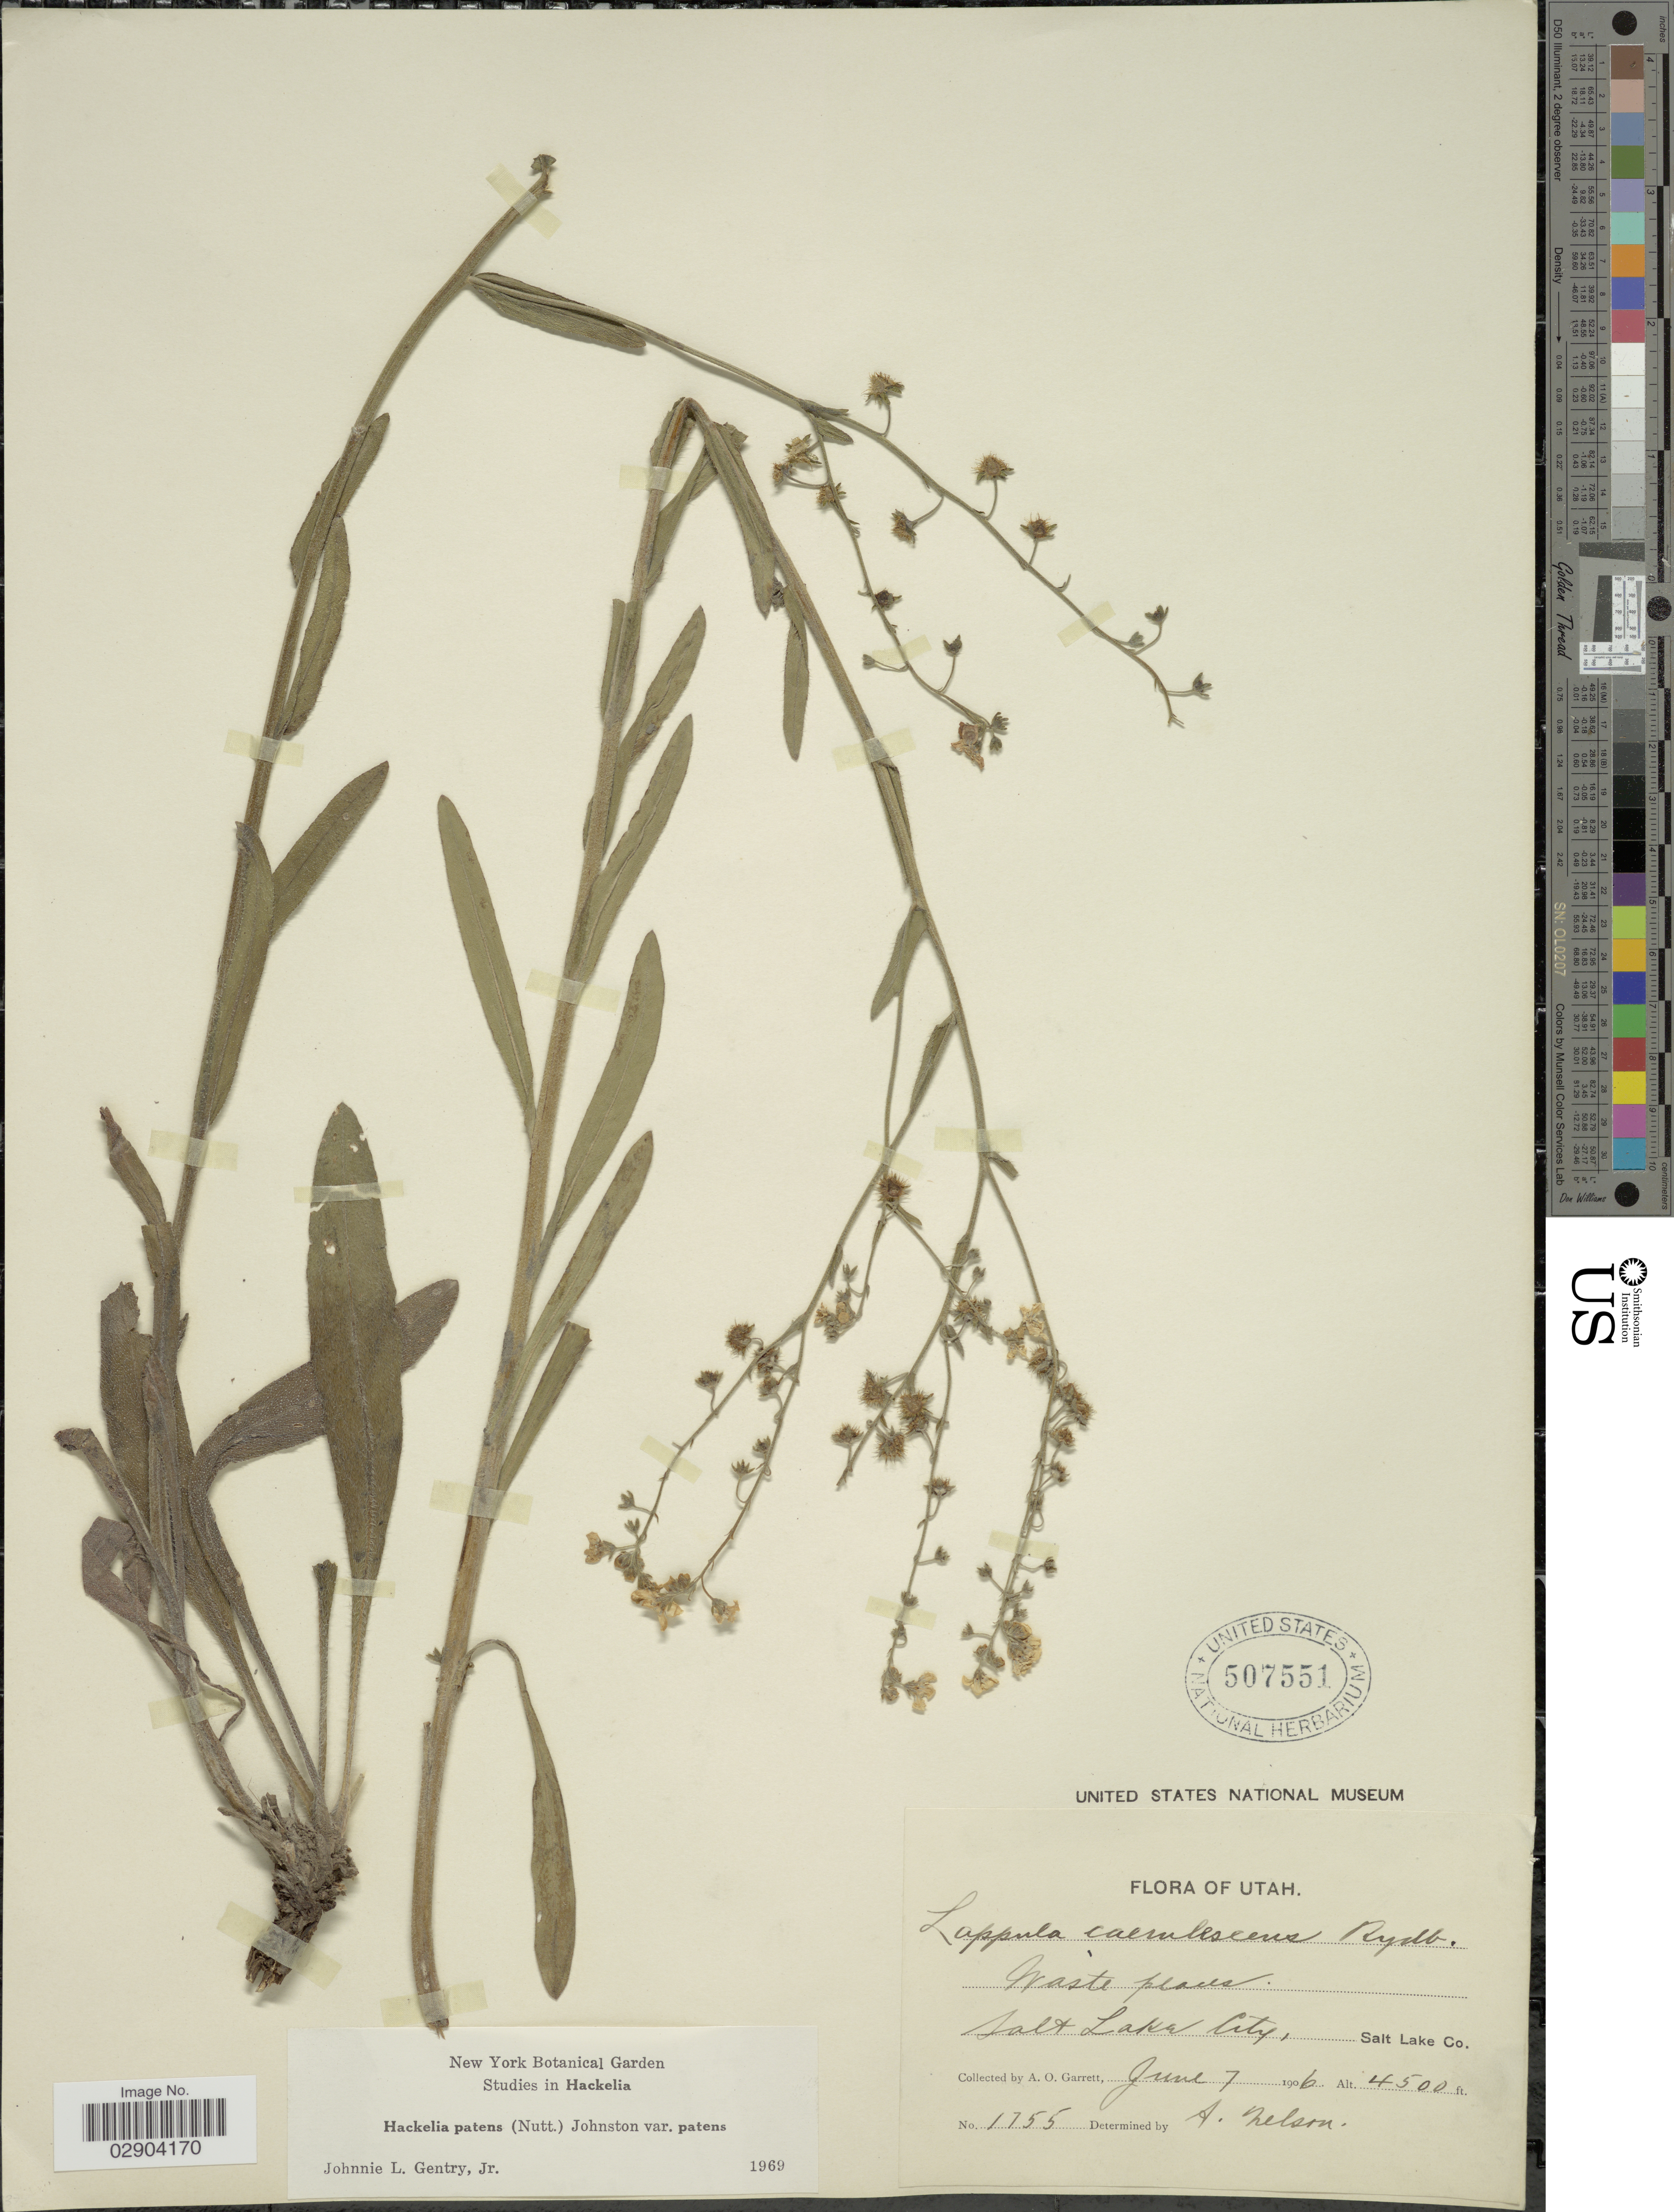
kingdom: Plantae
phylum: Tracheophyta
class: Magnoliopsida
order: Boraginales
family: Boraginaceae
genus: Hackelia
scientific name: Hackelia patens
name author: I.M. Johnst.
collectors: A. O. Garrett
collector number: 1755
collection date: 1906-06-07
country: United States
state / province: Utah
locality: Salt Lake City, Salt Lake Co.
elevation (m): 1372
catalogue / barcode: US 507551